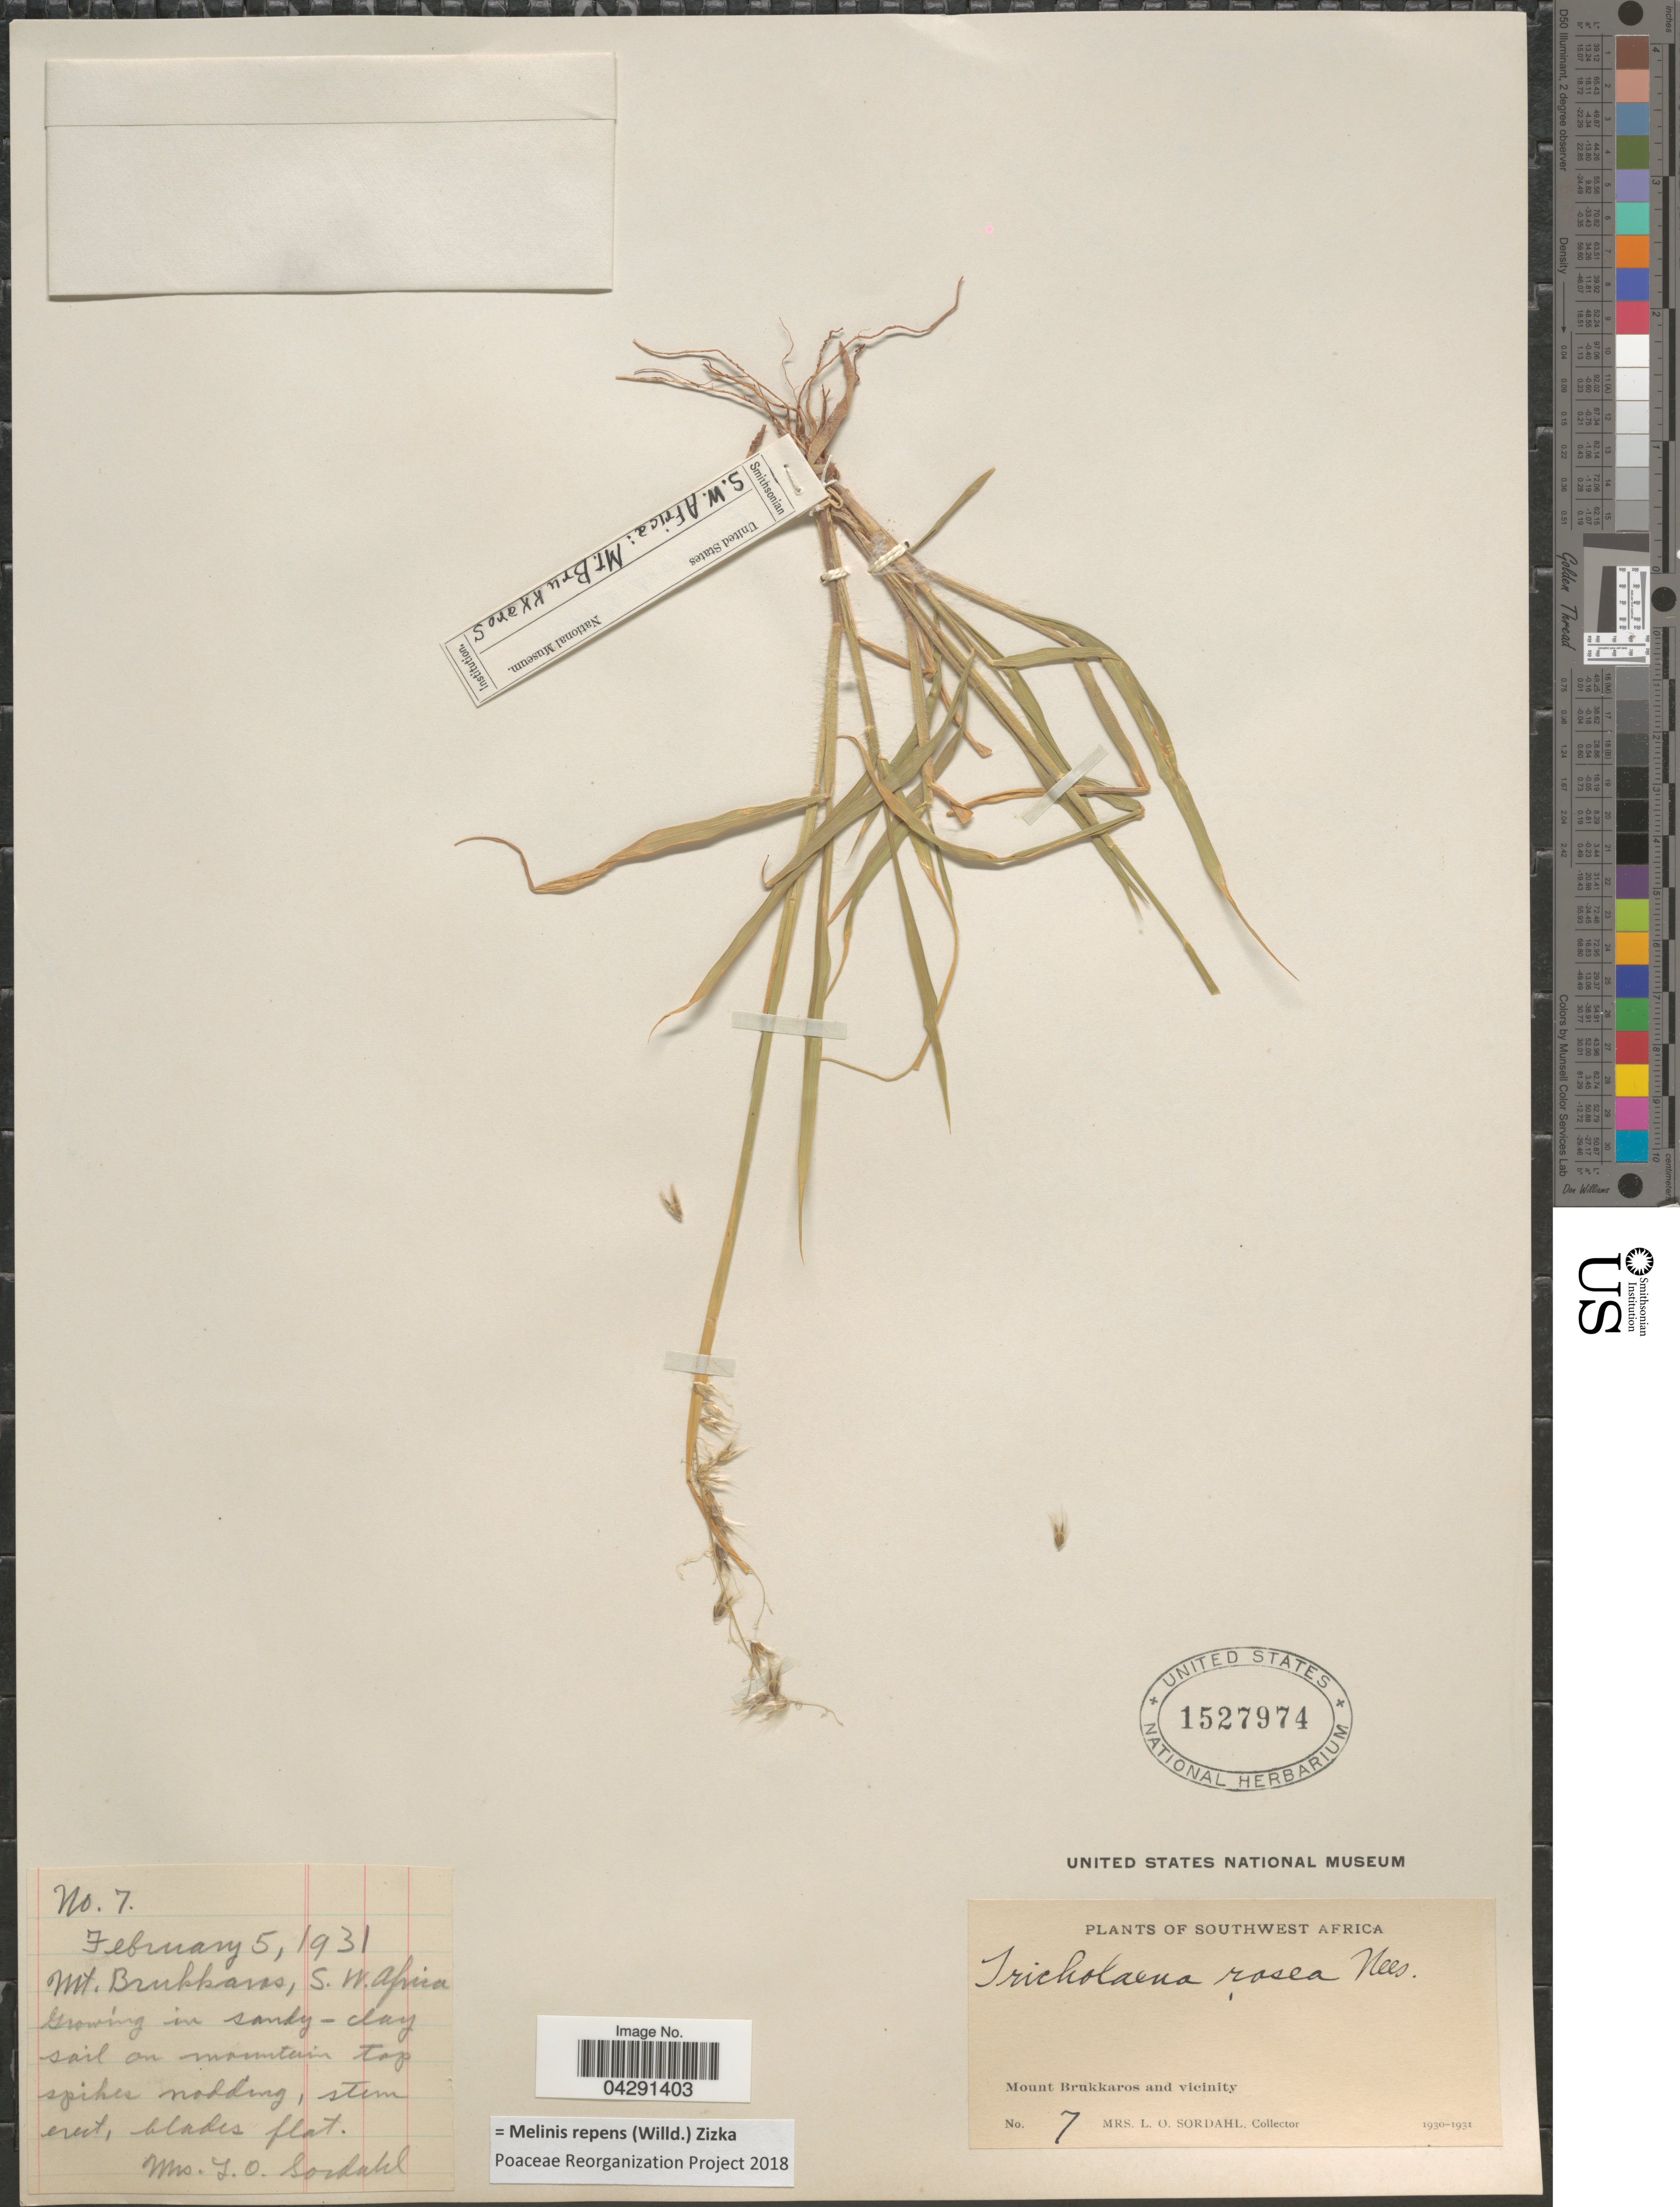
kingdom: Plantae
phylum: Tracheophyta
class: Liliopsida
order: Poales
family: Poaceae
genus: Melinis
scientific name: Melinis repens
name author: (Willd.) Zizka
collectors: L. Sordahl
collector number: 7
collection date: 1930/1931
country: Namibia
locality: Southwest Africa. Mount Brukkaros and vicinity.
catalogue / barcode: US 1527974